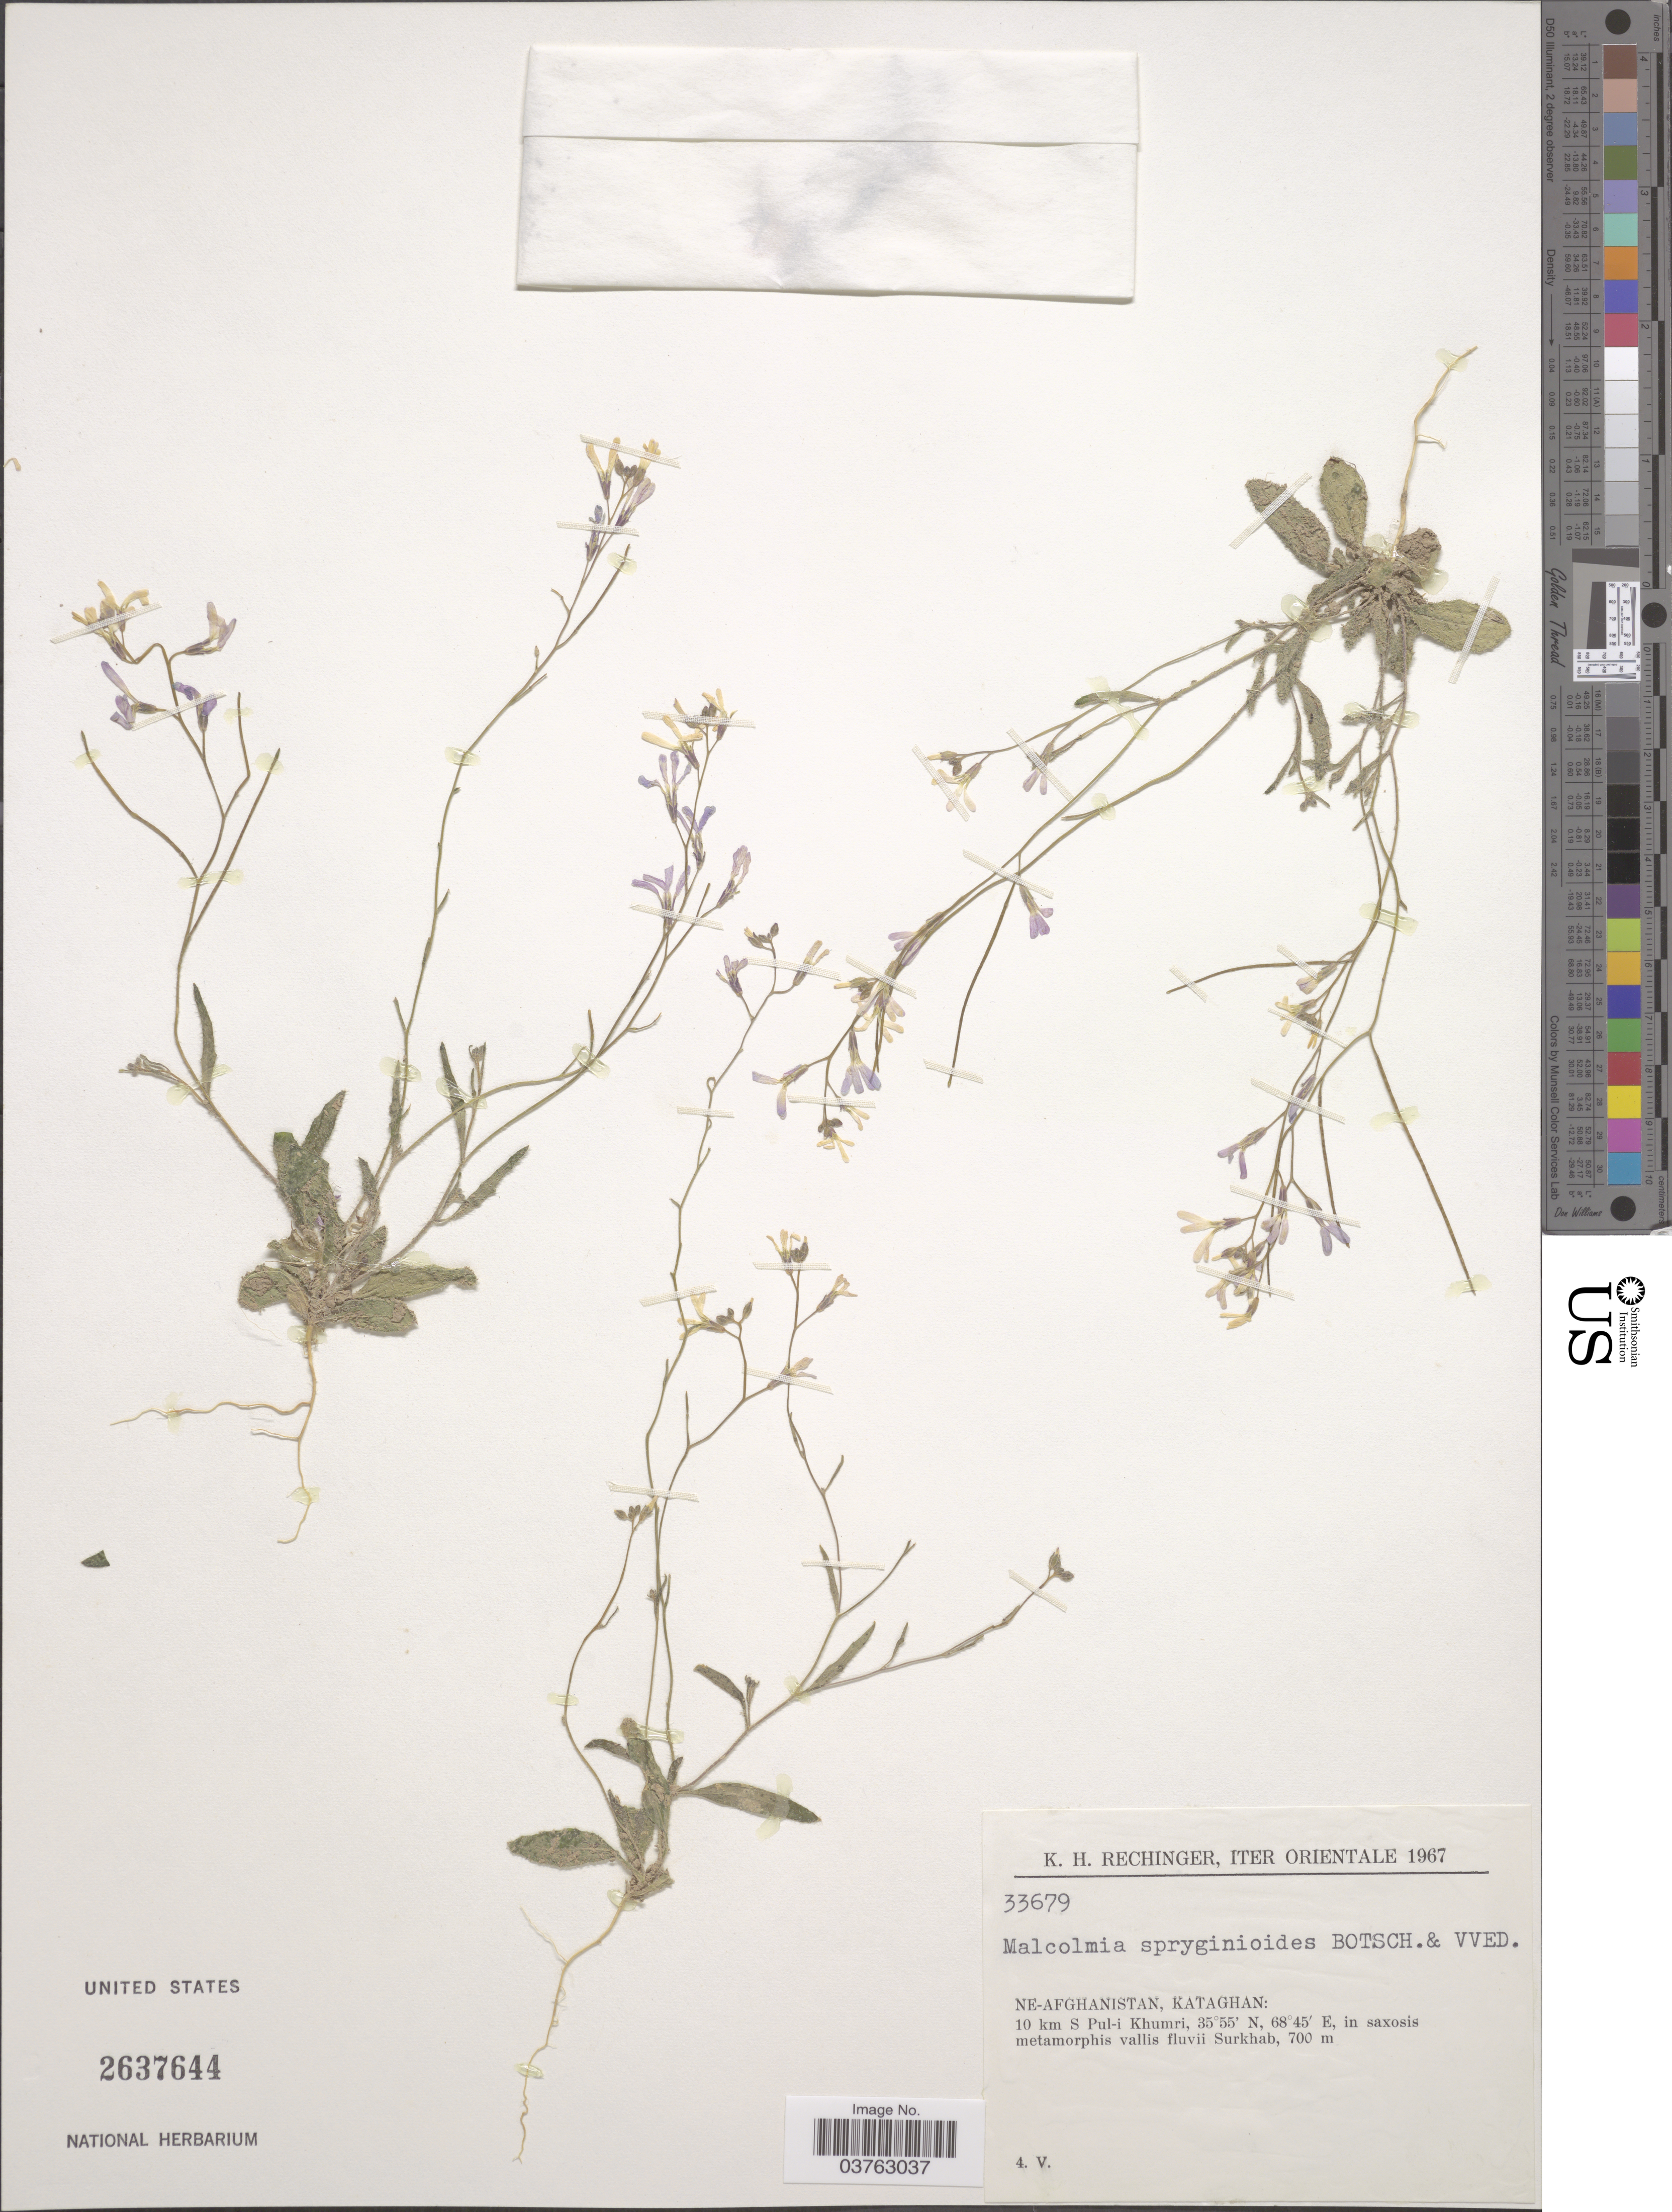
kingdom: Plantae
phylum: Tracheophyta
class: Magnoliopsida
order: Brassicales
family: Brassicaceae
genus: Malcolmia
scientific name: Malcolmia spryginioides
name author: Botsch. & Vved.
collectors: K. H. Rechinger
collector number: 33679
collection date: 1967-05-04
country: Afghanistan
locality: Iter Orientale. NE-Afghanistan, Kataghan: 10 km S Pul-i Khumri, in saxosis metamorphis vallis fluvii Surkhab.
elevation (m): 700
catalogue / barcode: US 2367644